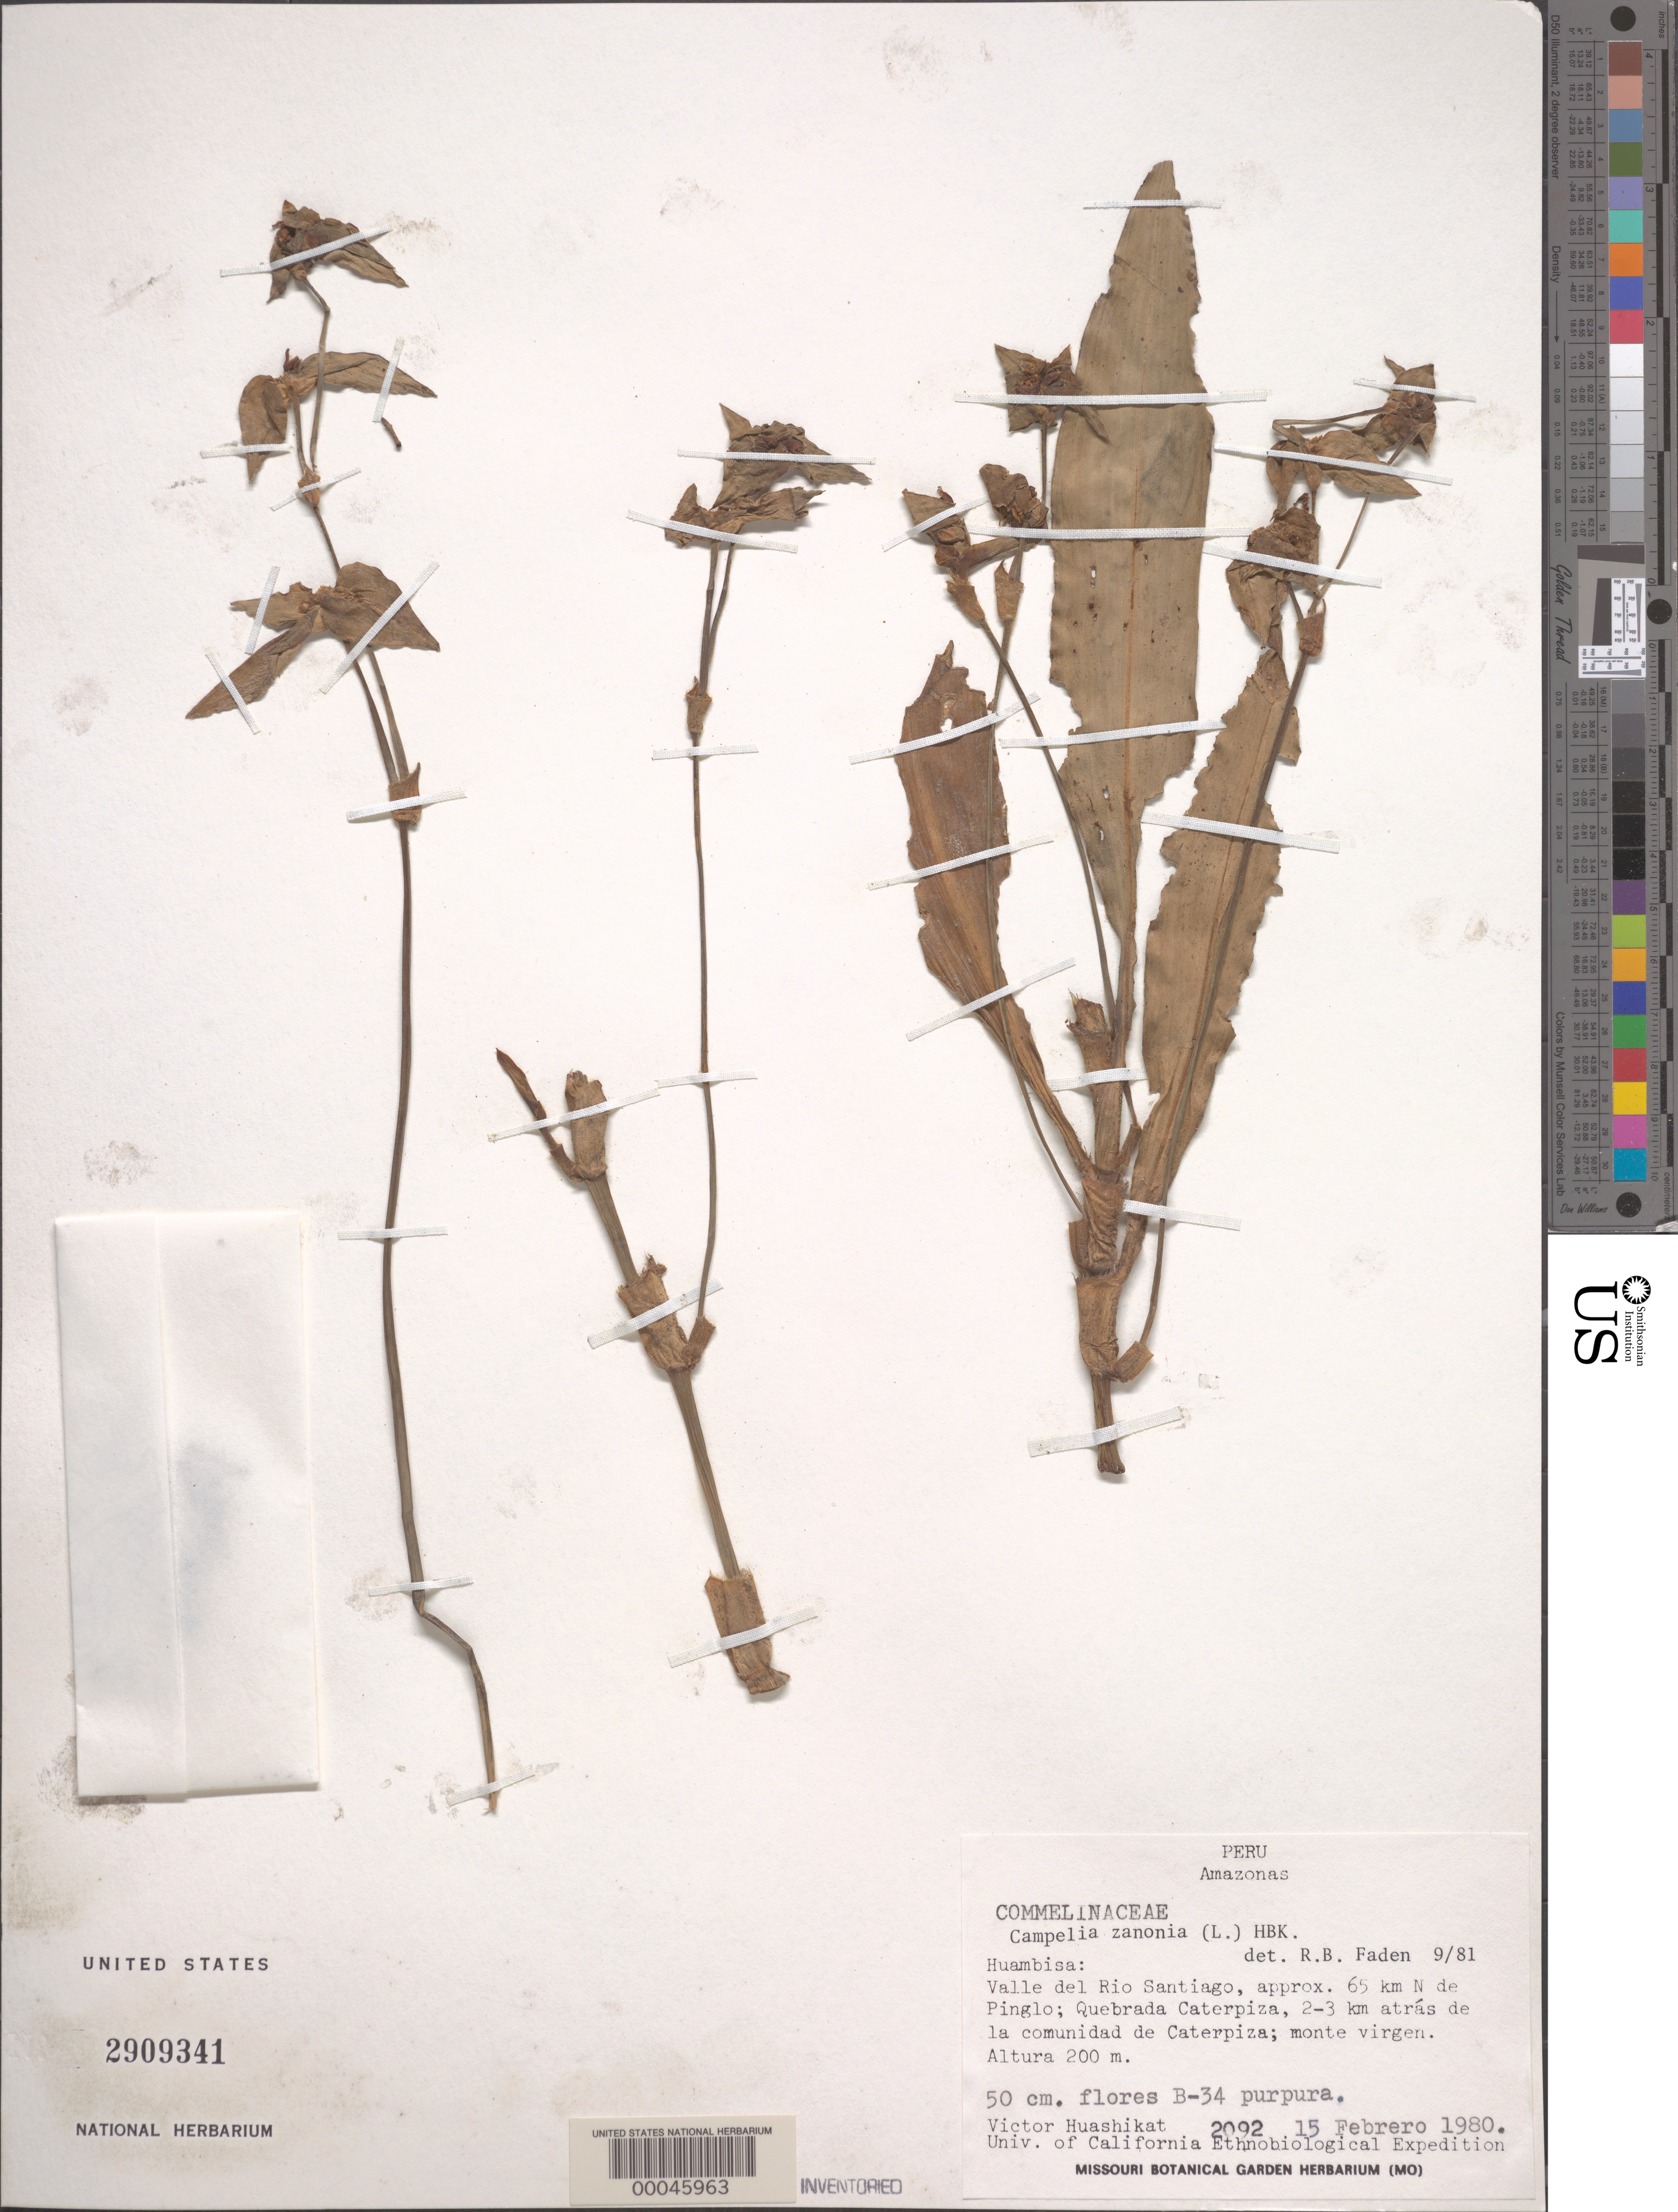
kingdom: Plantae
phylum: Tracheophyta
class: Liliopsida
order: Commelinales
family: Commelinaceae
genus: Tradescantia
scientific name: Tradescantia zanonia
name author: (L.) Sw.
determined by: Faden, Robert B., (US), Smithsonian Institution - National Museum of Natural History (UNITED STATES)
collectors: V. Huashikat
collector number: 2092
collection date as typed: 15 Feb 1980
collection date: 1980-02-15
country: Peru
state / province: Amazonas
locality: valle del Río Santiago, N of Pinglo; Quebrada Caterpiza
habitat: Virgin mountain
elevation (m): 200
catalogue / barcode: US 2909341